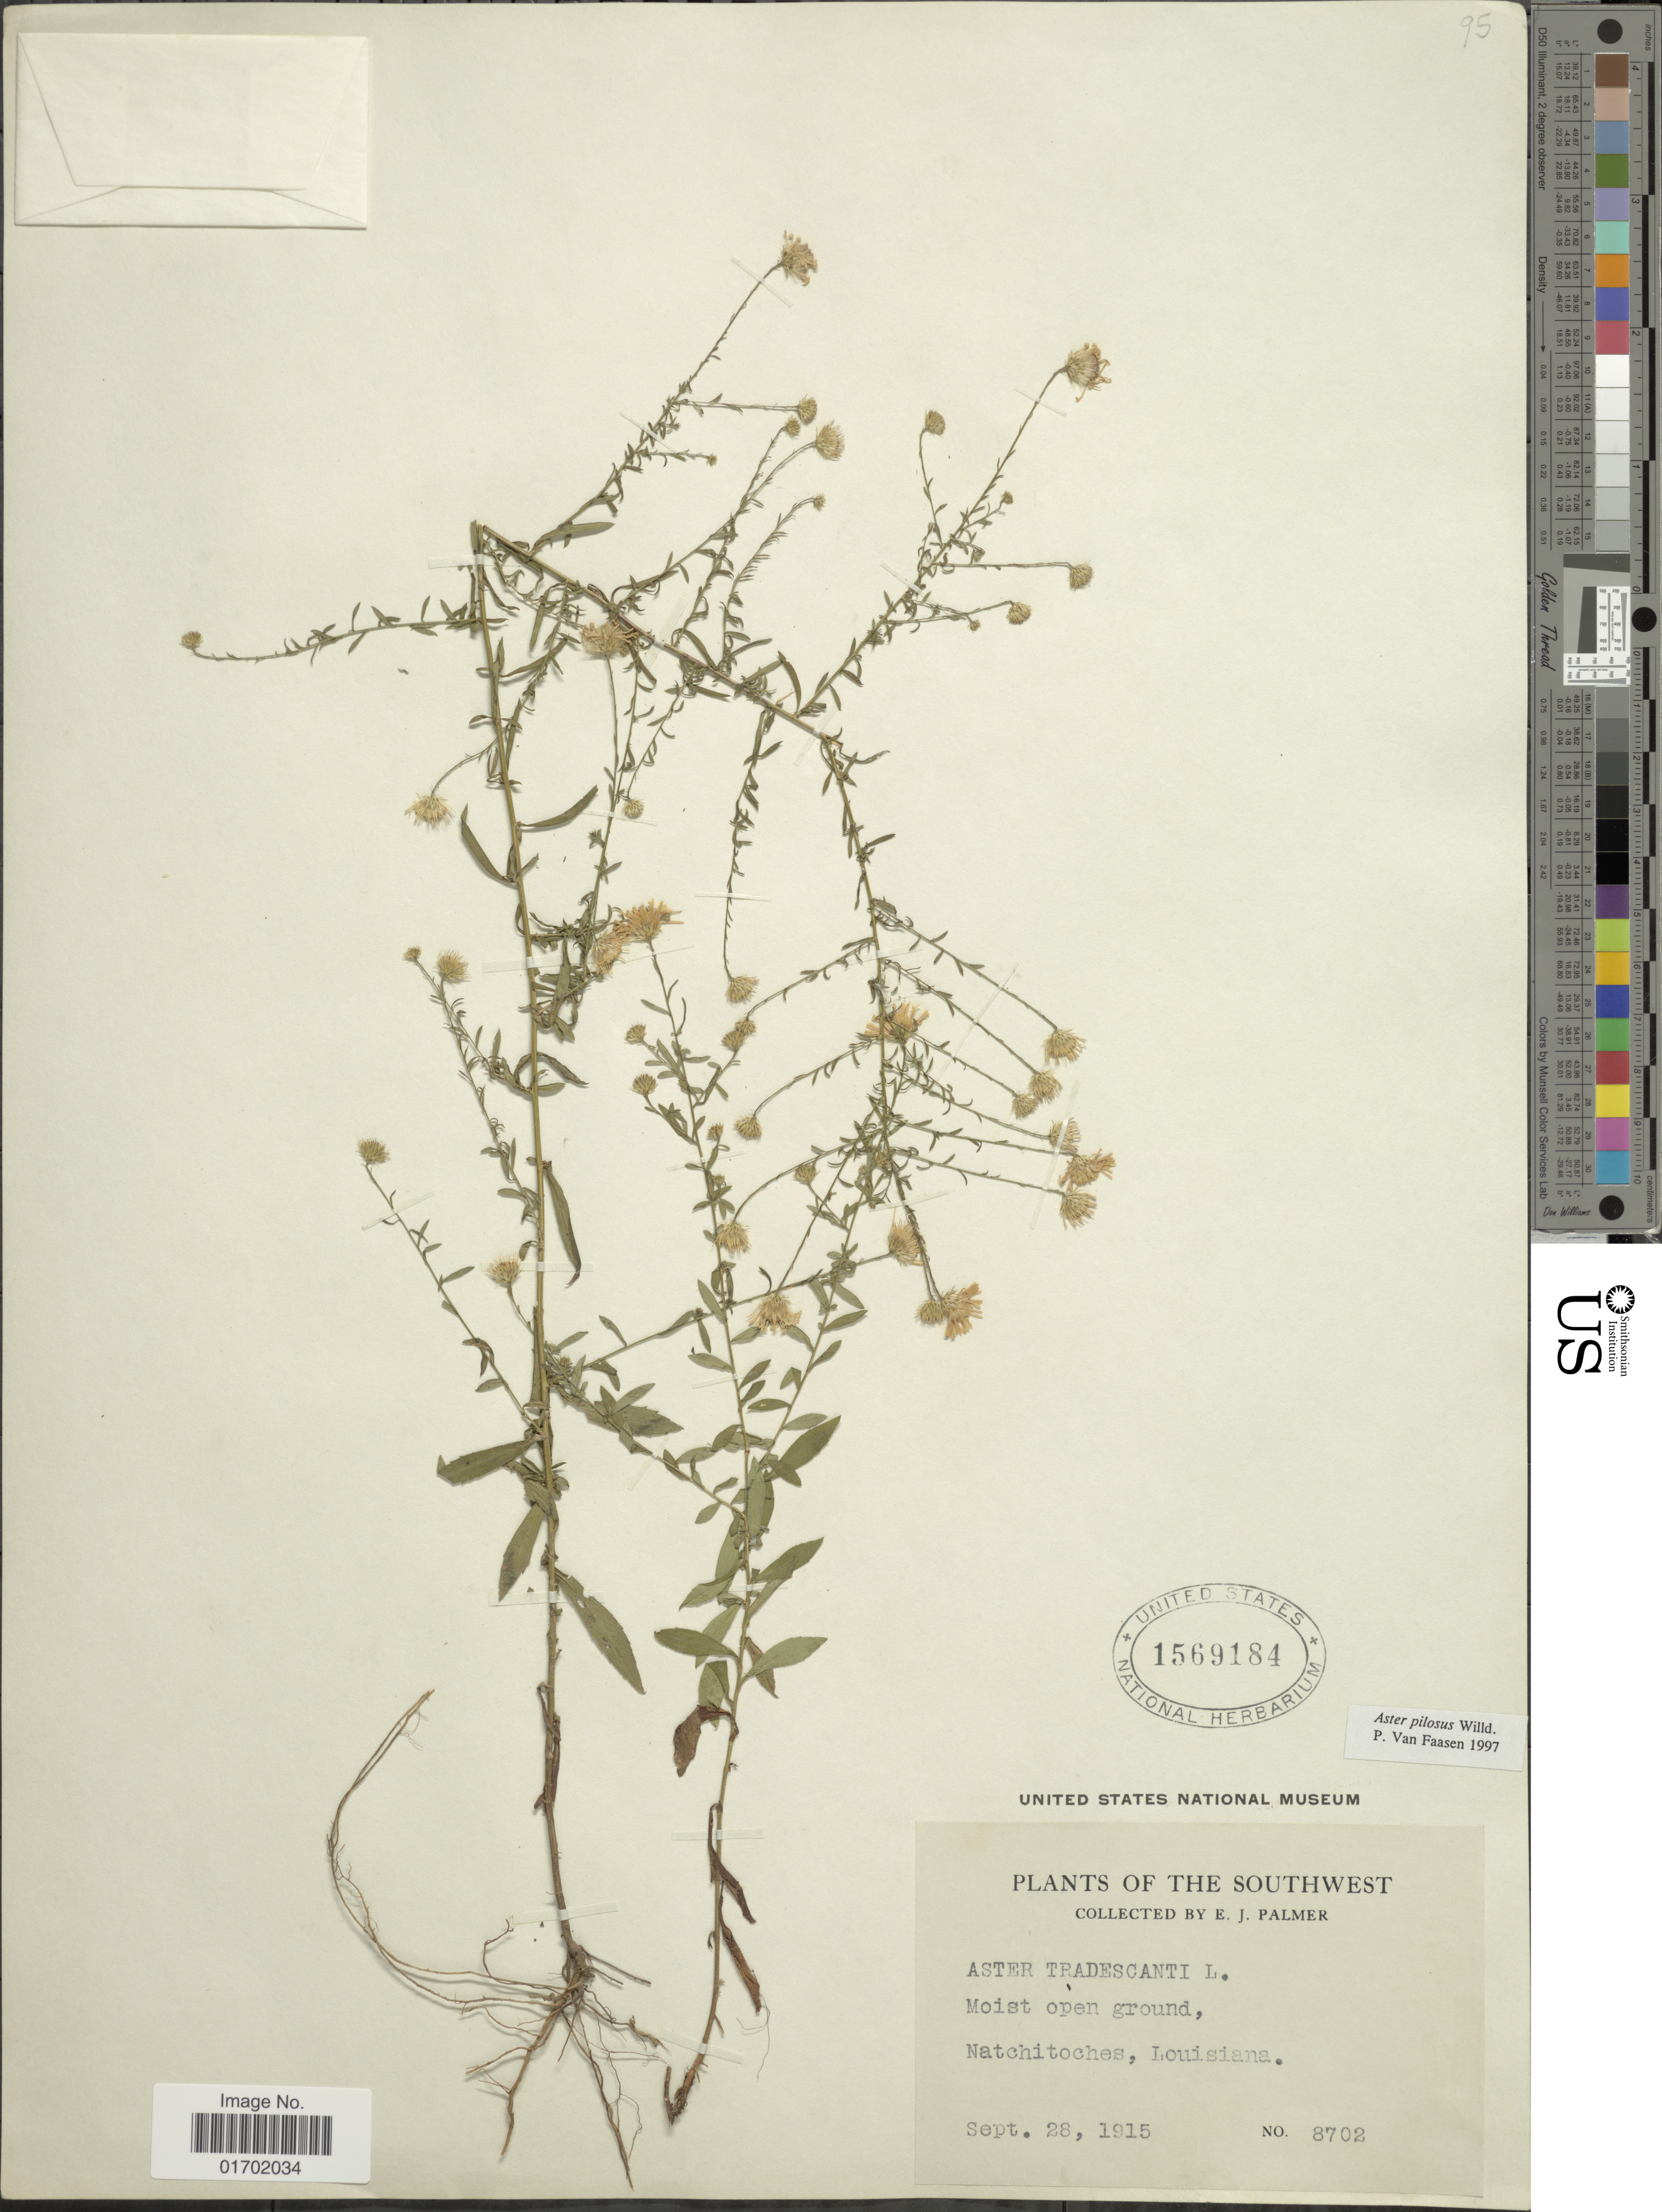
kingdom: Plantae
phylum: Tracheophyta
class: Magnoliopsida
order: Asterales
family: Asteraceae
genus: Symphyotrichum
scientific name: Symphyotrichum pilosum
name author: (Willd.) G.L. Nesom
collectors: E. J. Palmer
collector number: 8702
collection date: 1915-09-28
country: United States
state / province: Louisiana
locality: The Southwest, Natchitoches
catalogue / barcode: US 1569184